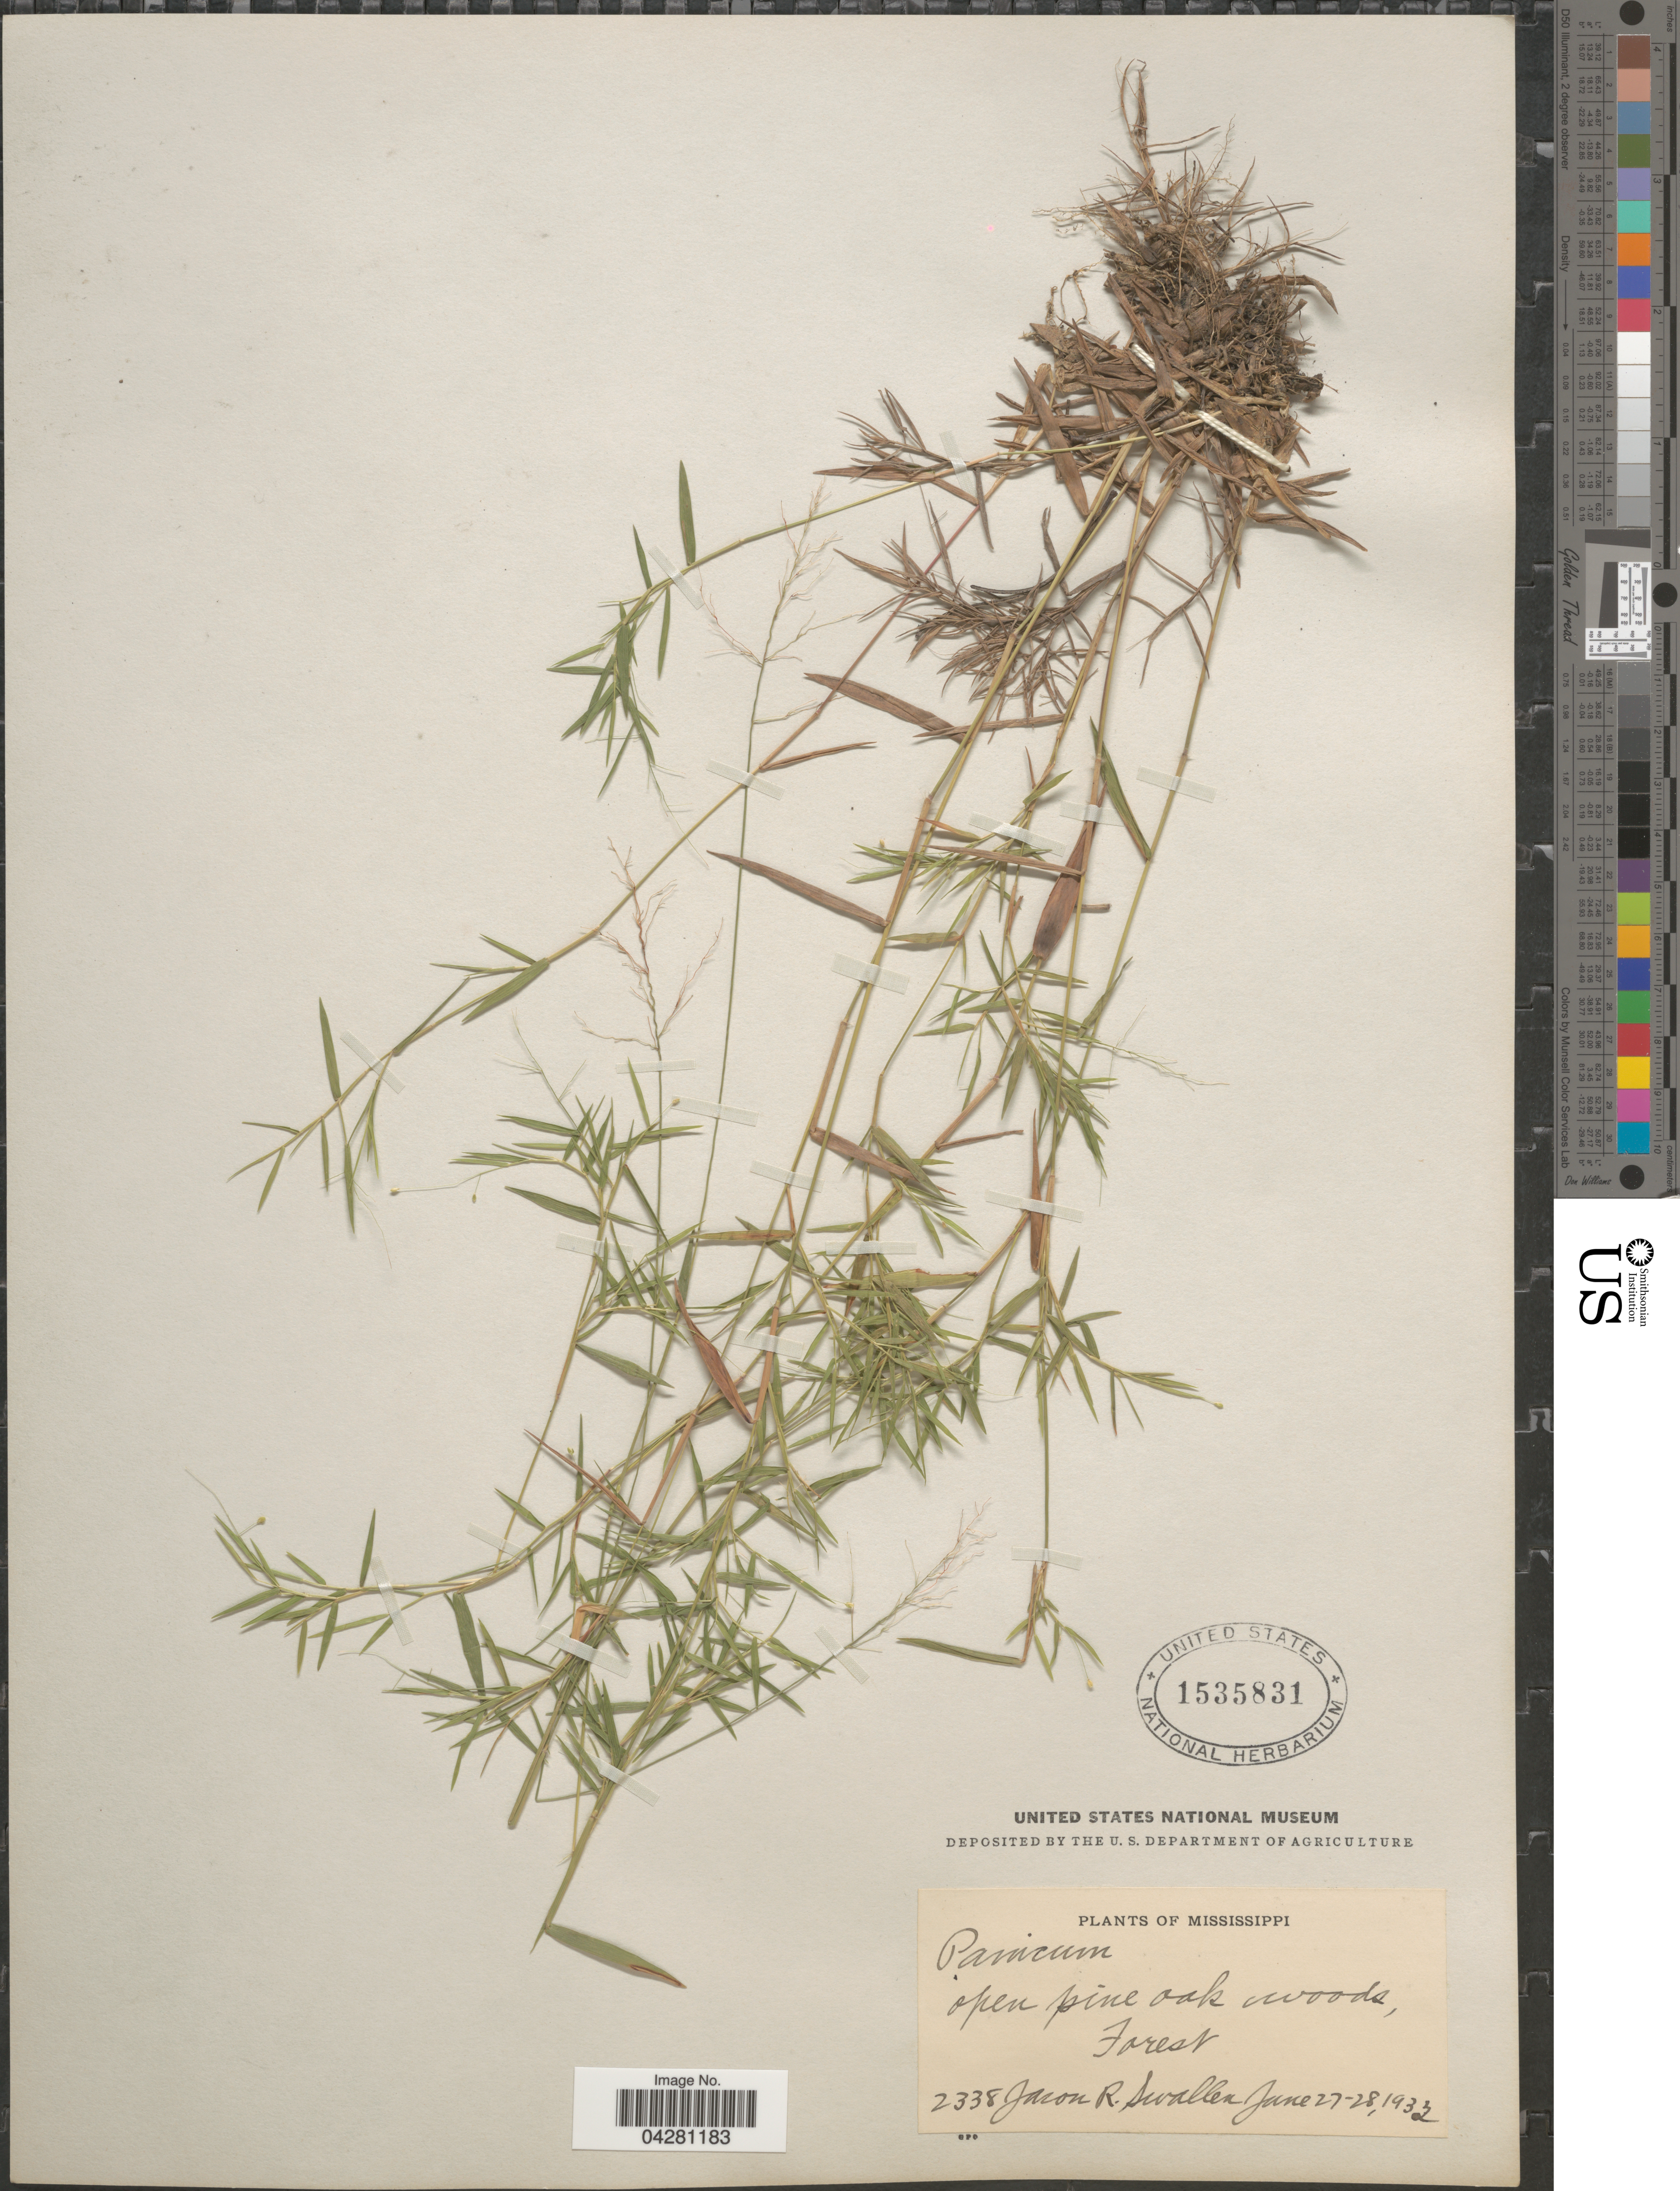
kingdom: Plantae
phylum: Tracheophyta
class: Liliopsida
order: Poales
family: Poaceae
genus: Dichanthelium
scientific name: Dichanthelium dichotomum var. dichotomum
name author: (L.) Gould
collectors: J. R. Swallen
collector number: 2338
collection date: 1932-06-27/1932-06-28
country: United States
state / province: Mississippi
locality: Open pine oak woods, Forest.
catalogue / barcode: US 1535831